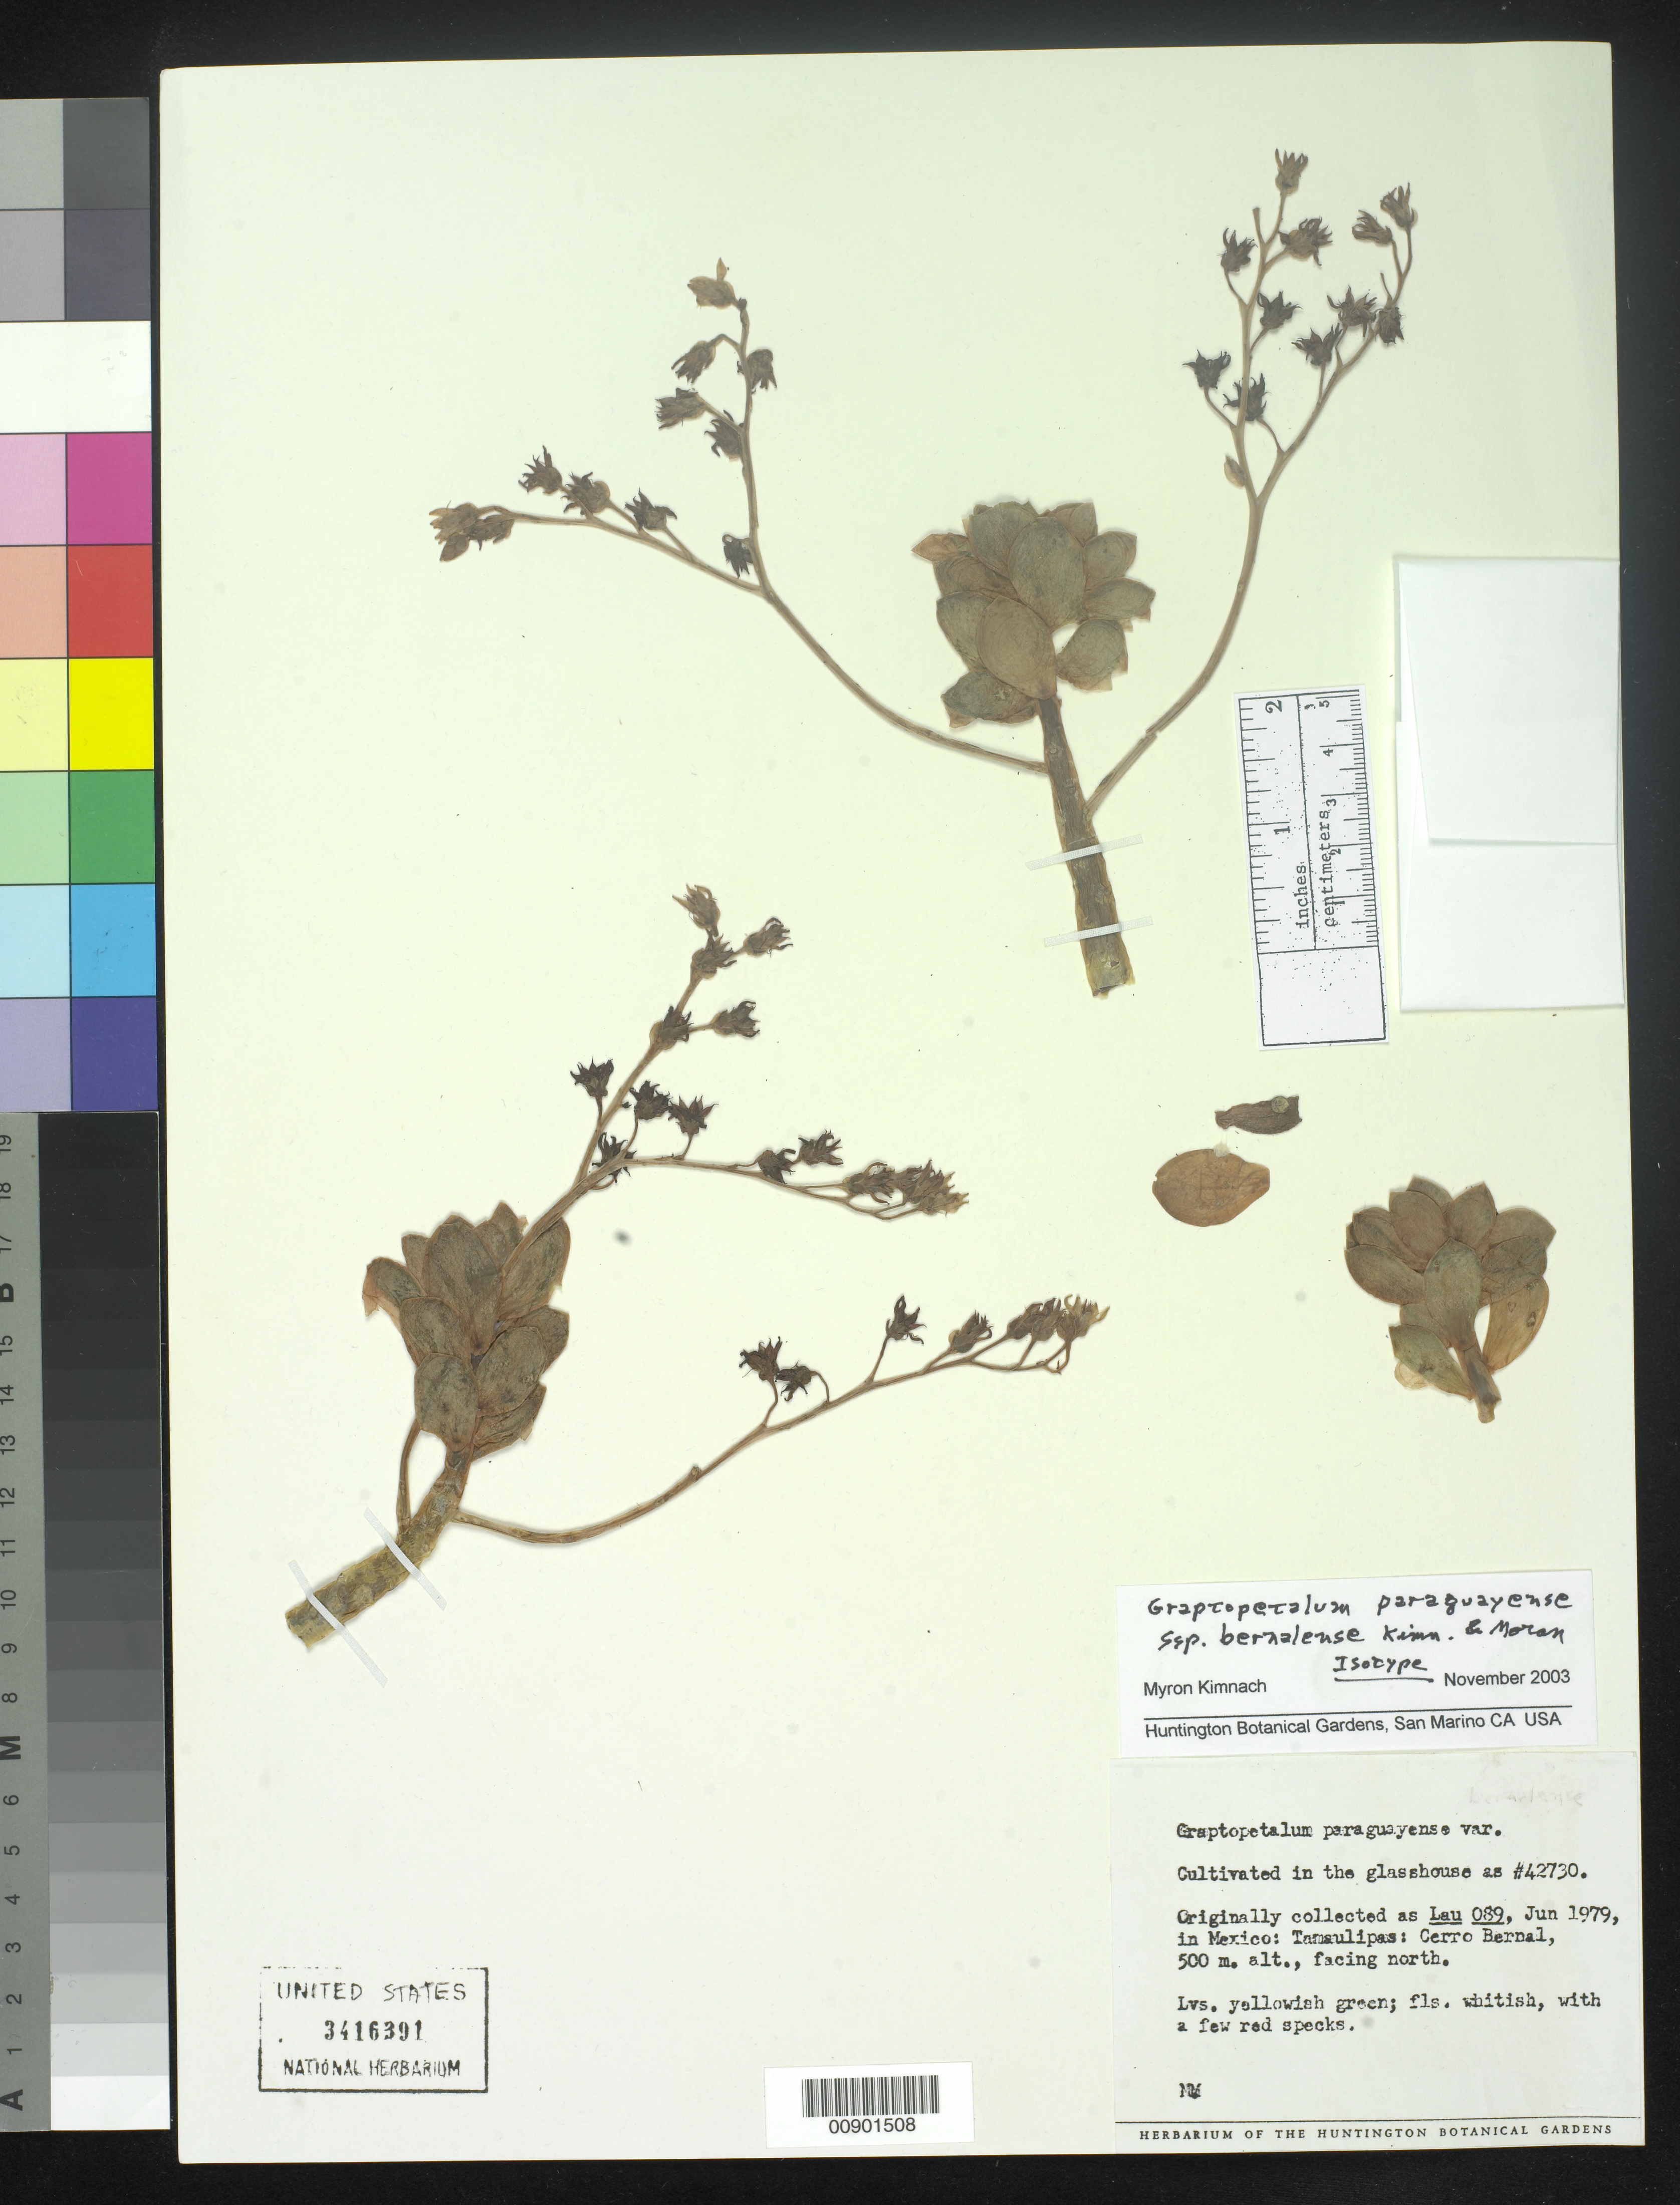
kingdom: Plantae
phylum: Tracheophyta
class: Magnoliopsida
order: Saxifragales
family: Crassulaceae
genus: Graptopetalum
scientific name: Graptopetalum paraguayense subsp. bernalense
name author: Kimnach & R.C. Moran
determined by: Kimnach, M. W.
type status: Isotype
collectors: A. Lau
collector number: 089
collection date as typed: Jun 1979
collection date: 1979-06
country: Mexico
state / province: Tamaulipas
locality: Tamaulipas: Cerro Bernal.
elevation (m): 500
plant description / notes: Cultivated in the glasshouse as #42730 [specimen apparently made from cultivation at Huntington Botanical Gardens].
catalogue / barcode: US 3416391